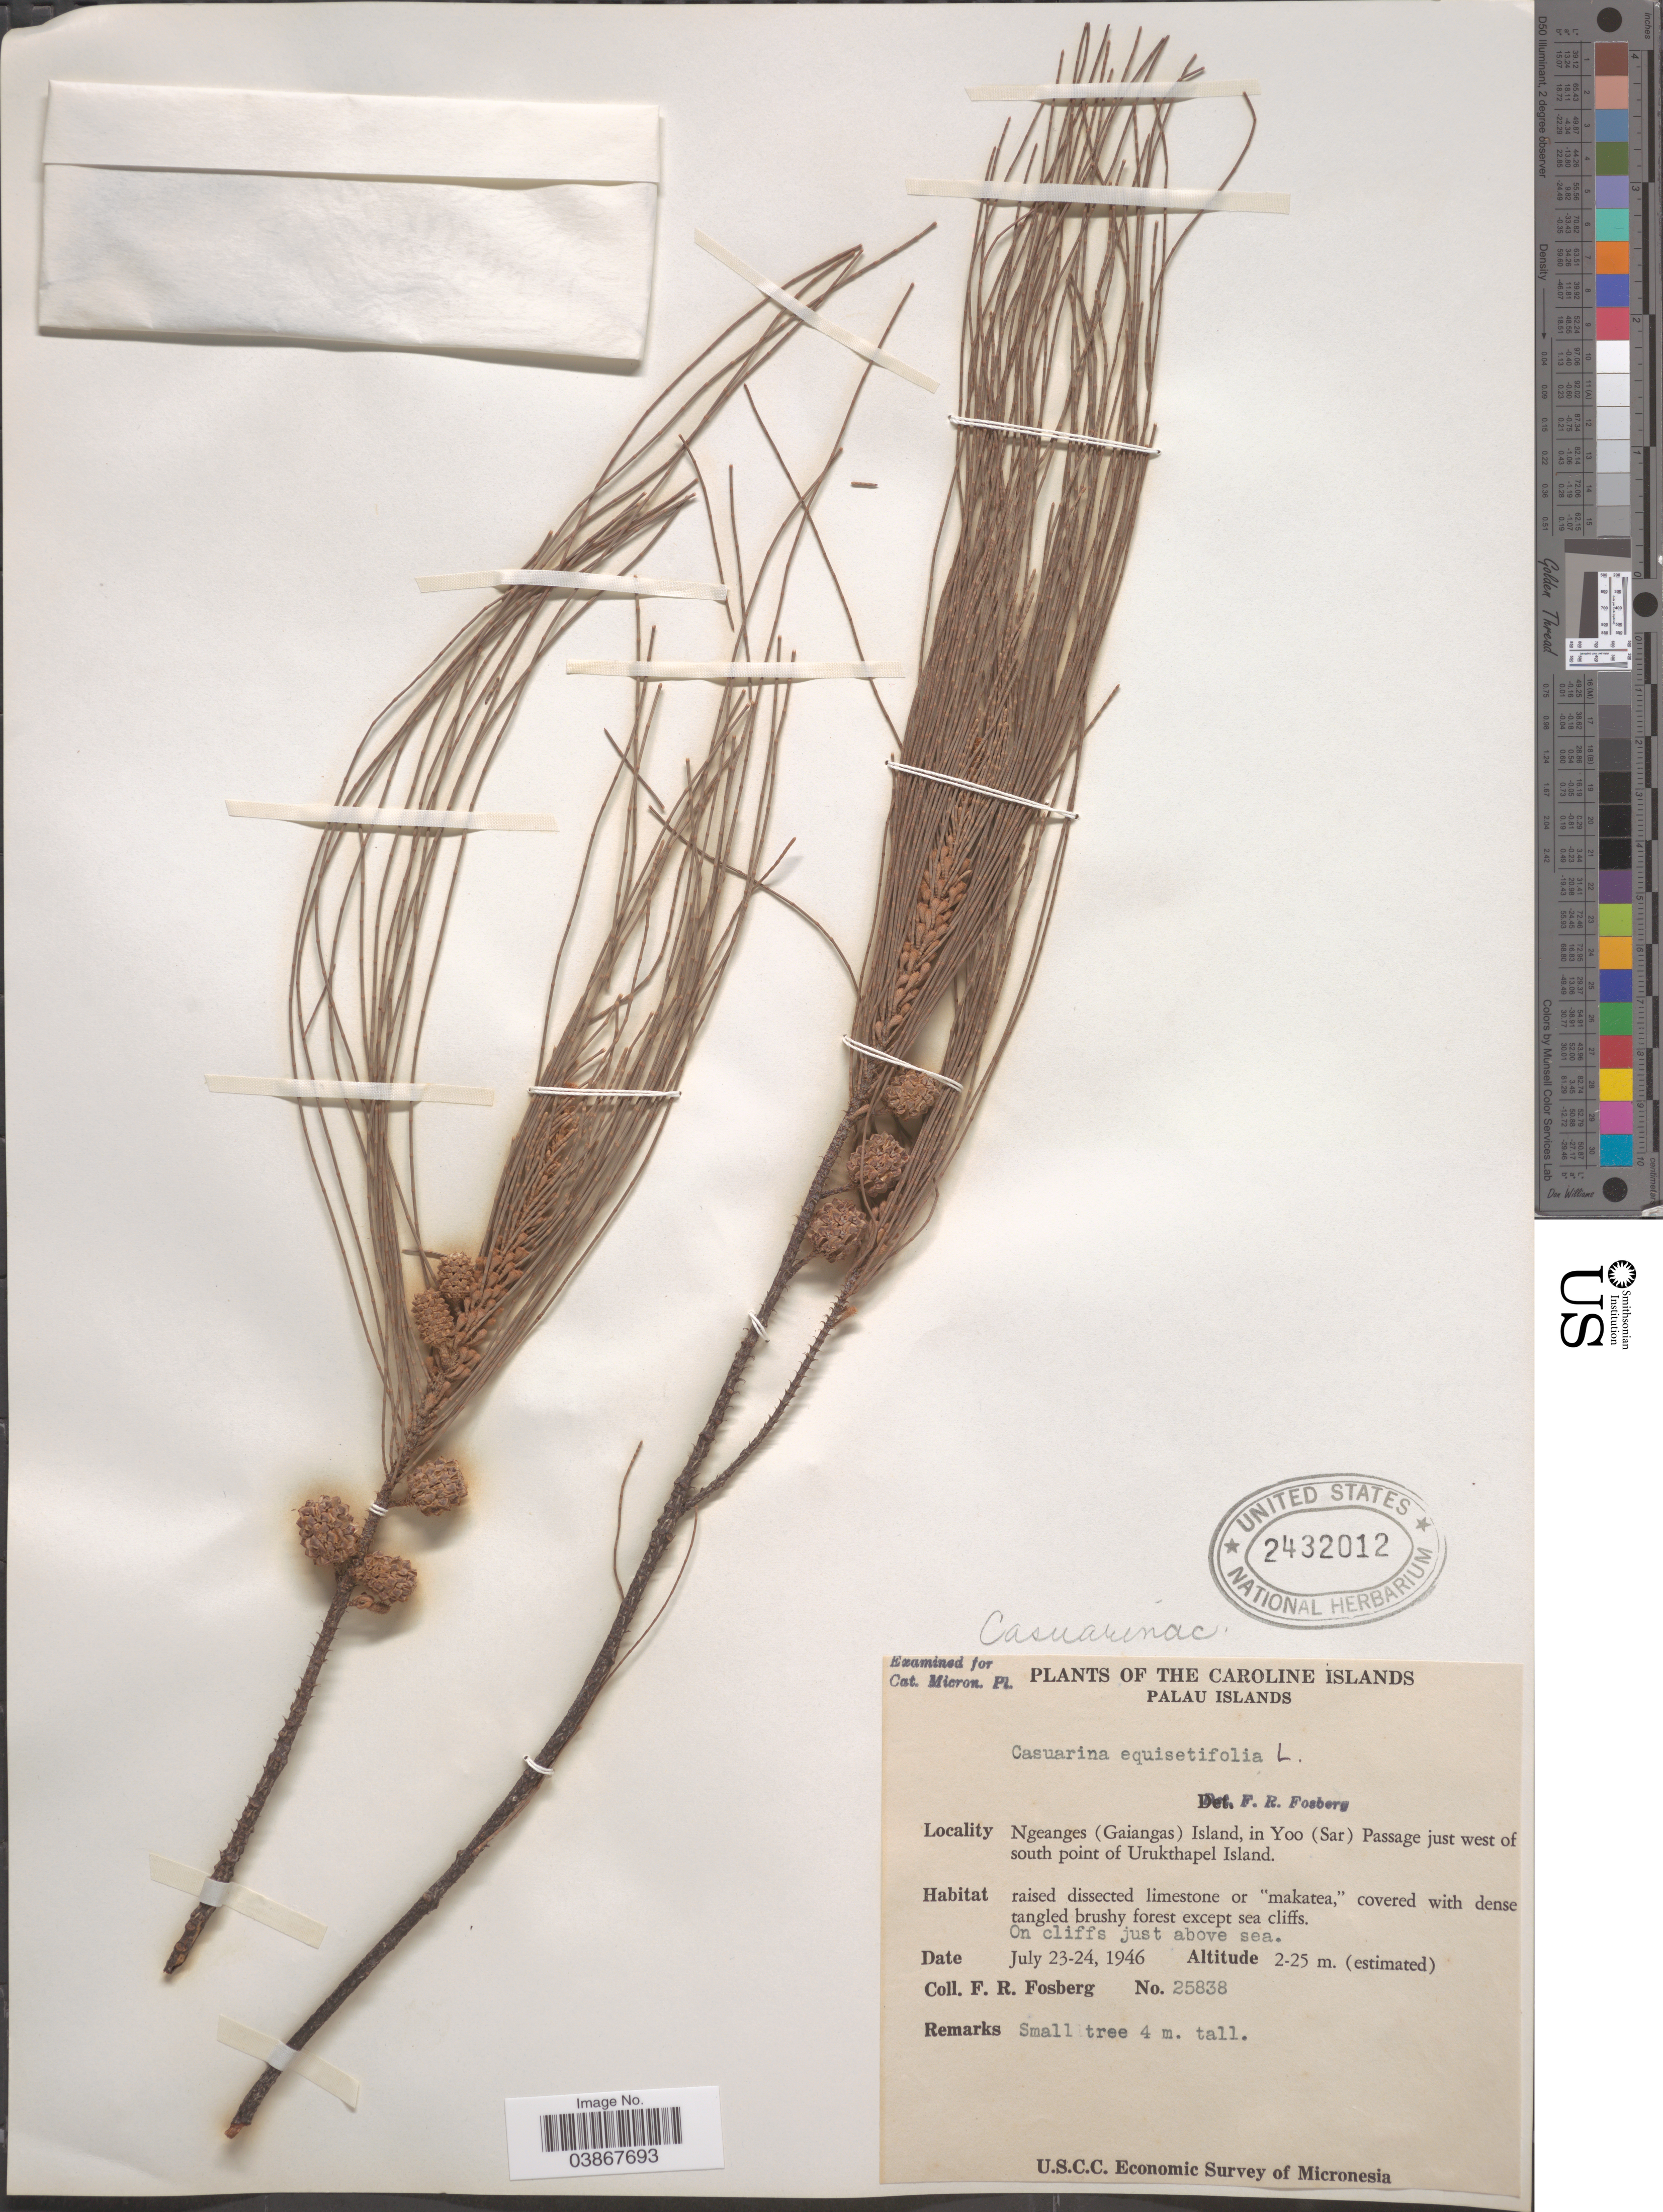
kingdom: Plantae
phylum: Tracheophyta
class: Magnoliopsida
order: Fagales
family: Casuarinaceae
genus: Casuarina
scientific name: Casuarina equisetifolia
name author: L.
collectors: F. R. Fosberg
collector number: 25838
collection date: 1946-07-23/1946-07-24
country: Palau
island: Ngeanges (Gaiangas)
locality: Caroline Islands. Palau Islands. Ngeanges (Gaiangas) Island, in Yoo (Sar) Passage just west of south point of Urukthapel Island.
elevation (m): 2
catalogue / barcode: US 2432012